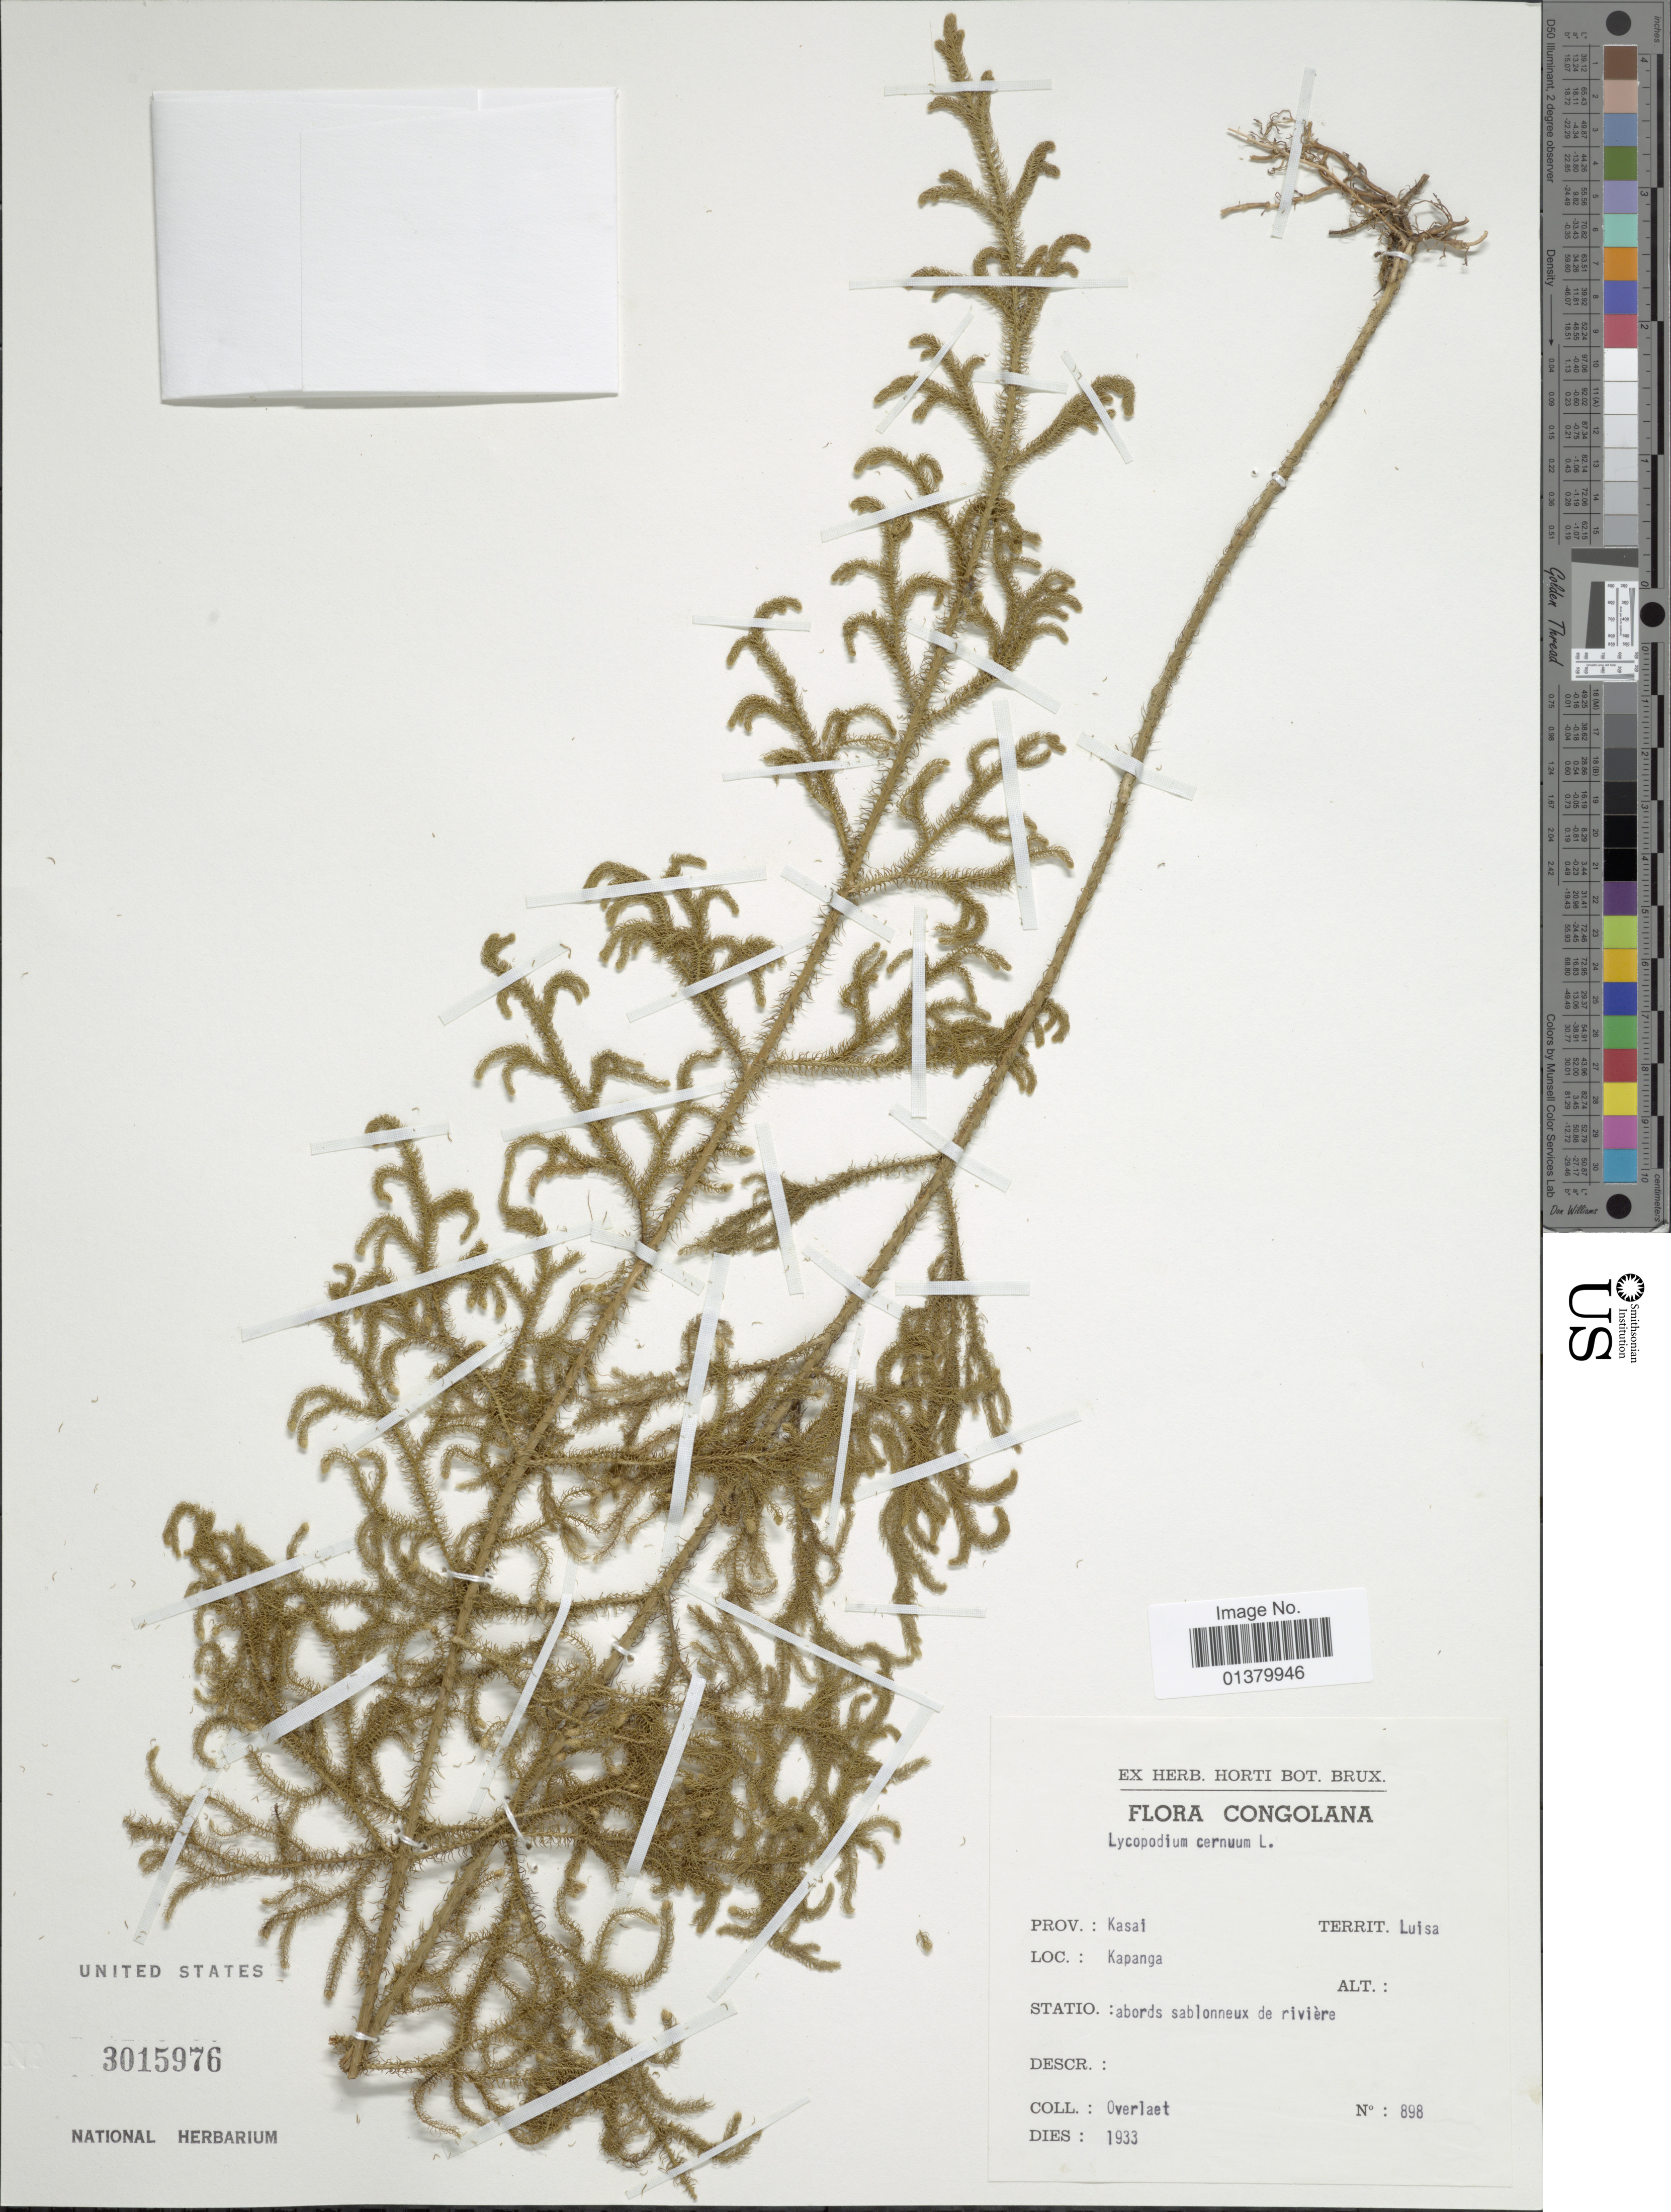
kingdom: Plantae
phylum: Tracheophyta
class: Lycopodiopsida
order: Lycopodiales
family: Lycopodiaceae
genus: Palhinhaea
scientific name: Palhinhaea cernua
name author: (L.) Vasc. & Franco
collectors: Overlaet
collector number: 898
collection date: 1933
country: Congo, Democratic Republic of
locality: Prov. Kasai, Territ. Lulsa, Kapanga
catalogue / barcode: US 3015976